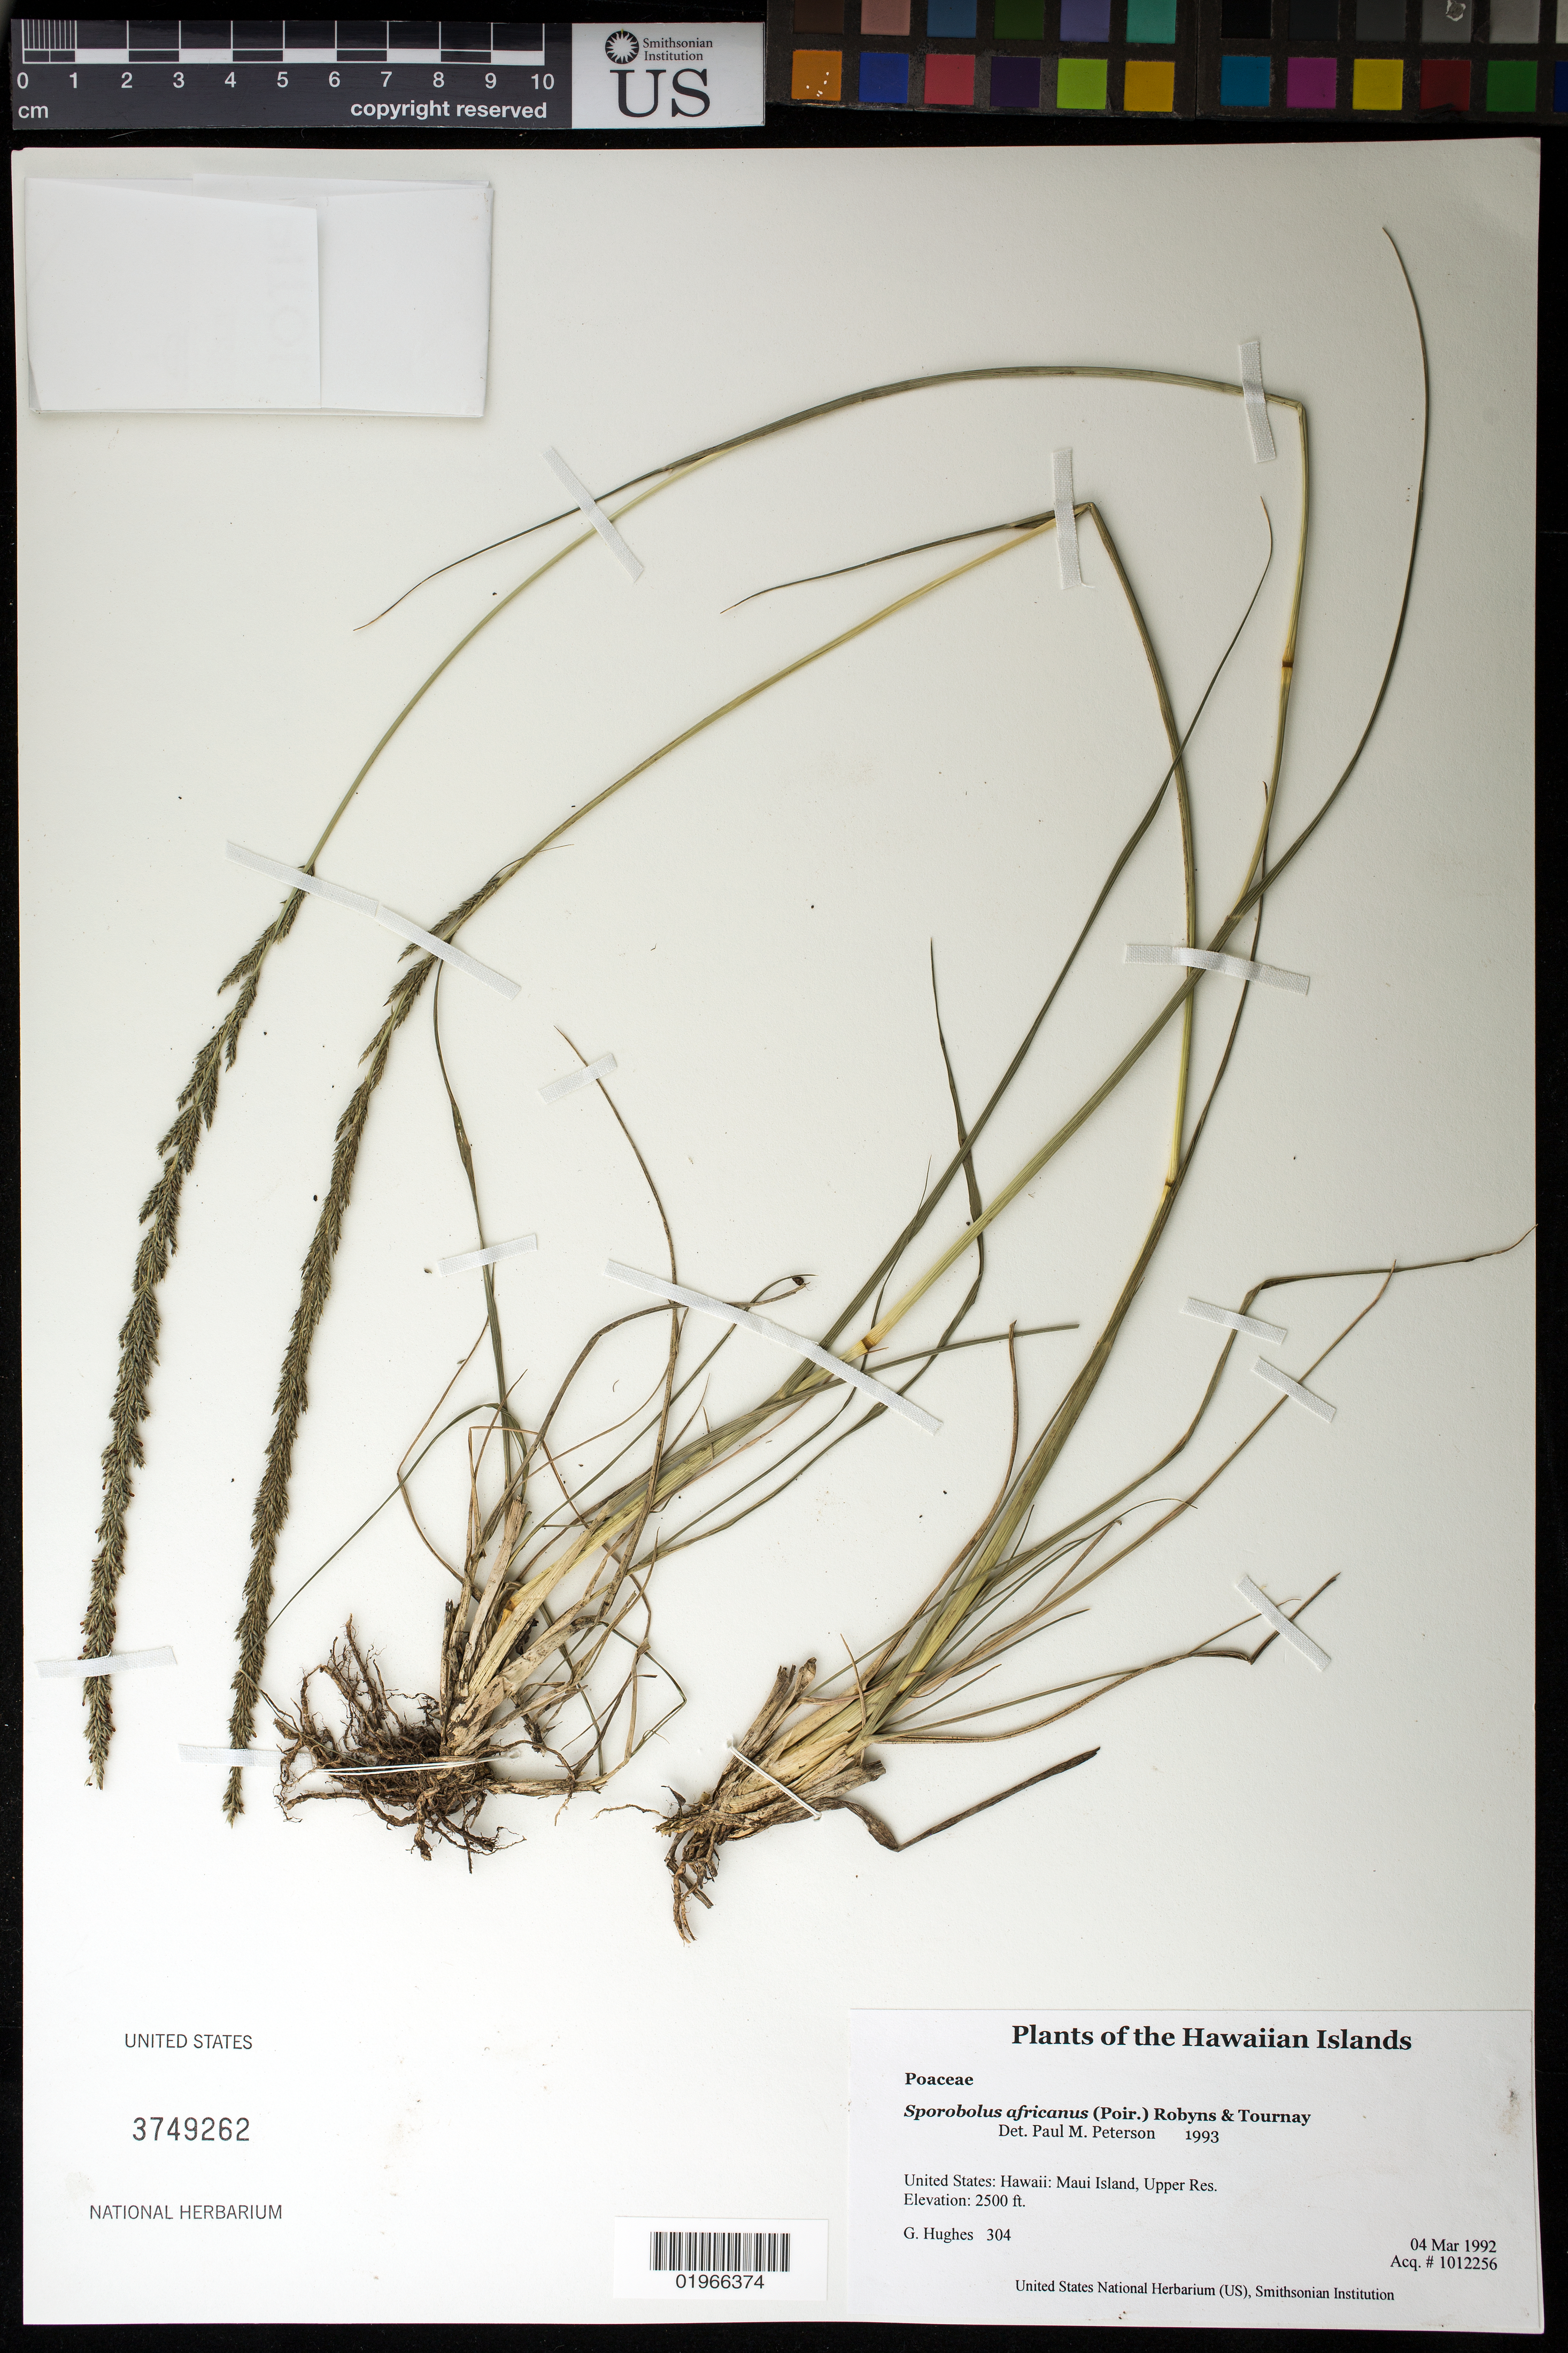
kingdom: Plantae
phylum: Tracheophyta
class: Liliopsida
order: Poales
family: Poaceae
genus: Sporobolus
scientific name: Sporobolus africanus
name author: (Poir.) Robyns & Tournay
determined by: Peterson, Paul M., (BOT), Smithsonian Institution - National Museum of Natural History (UNITED STATES)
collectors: G. Hughes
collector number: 304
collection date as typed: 3-4-92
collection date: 1992-03-04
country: United States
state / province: Hawaii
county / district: Maui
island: Moloka'i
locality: Upper Res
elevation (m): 762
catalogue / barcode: US 3749262